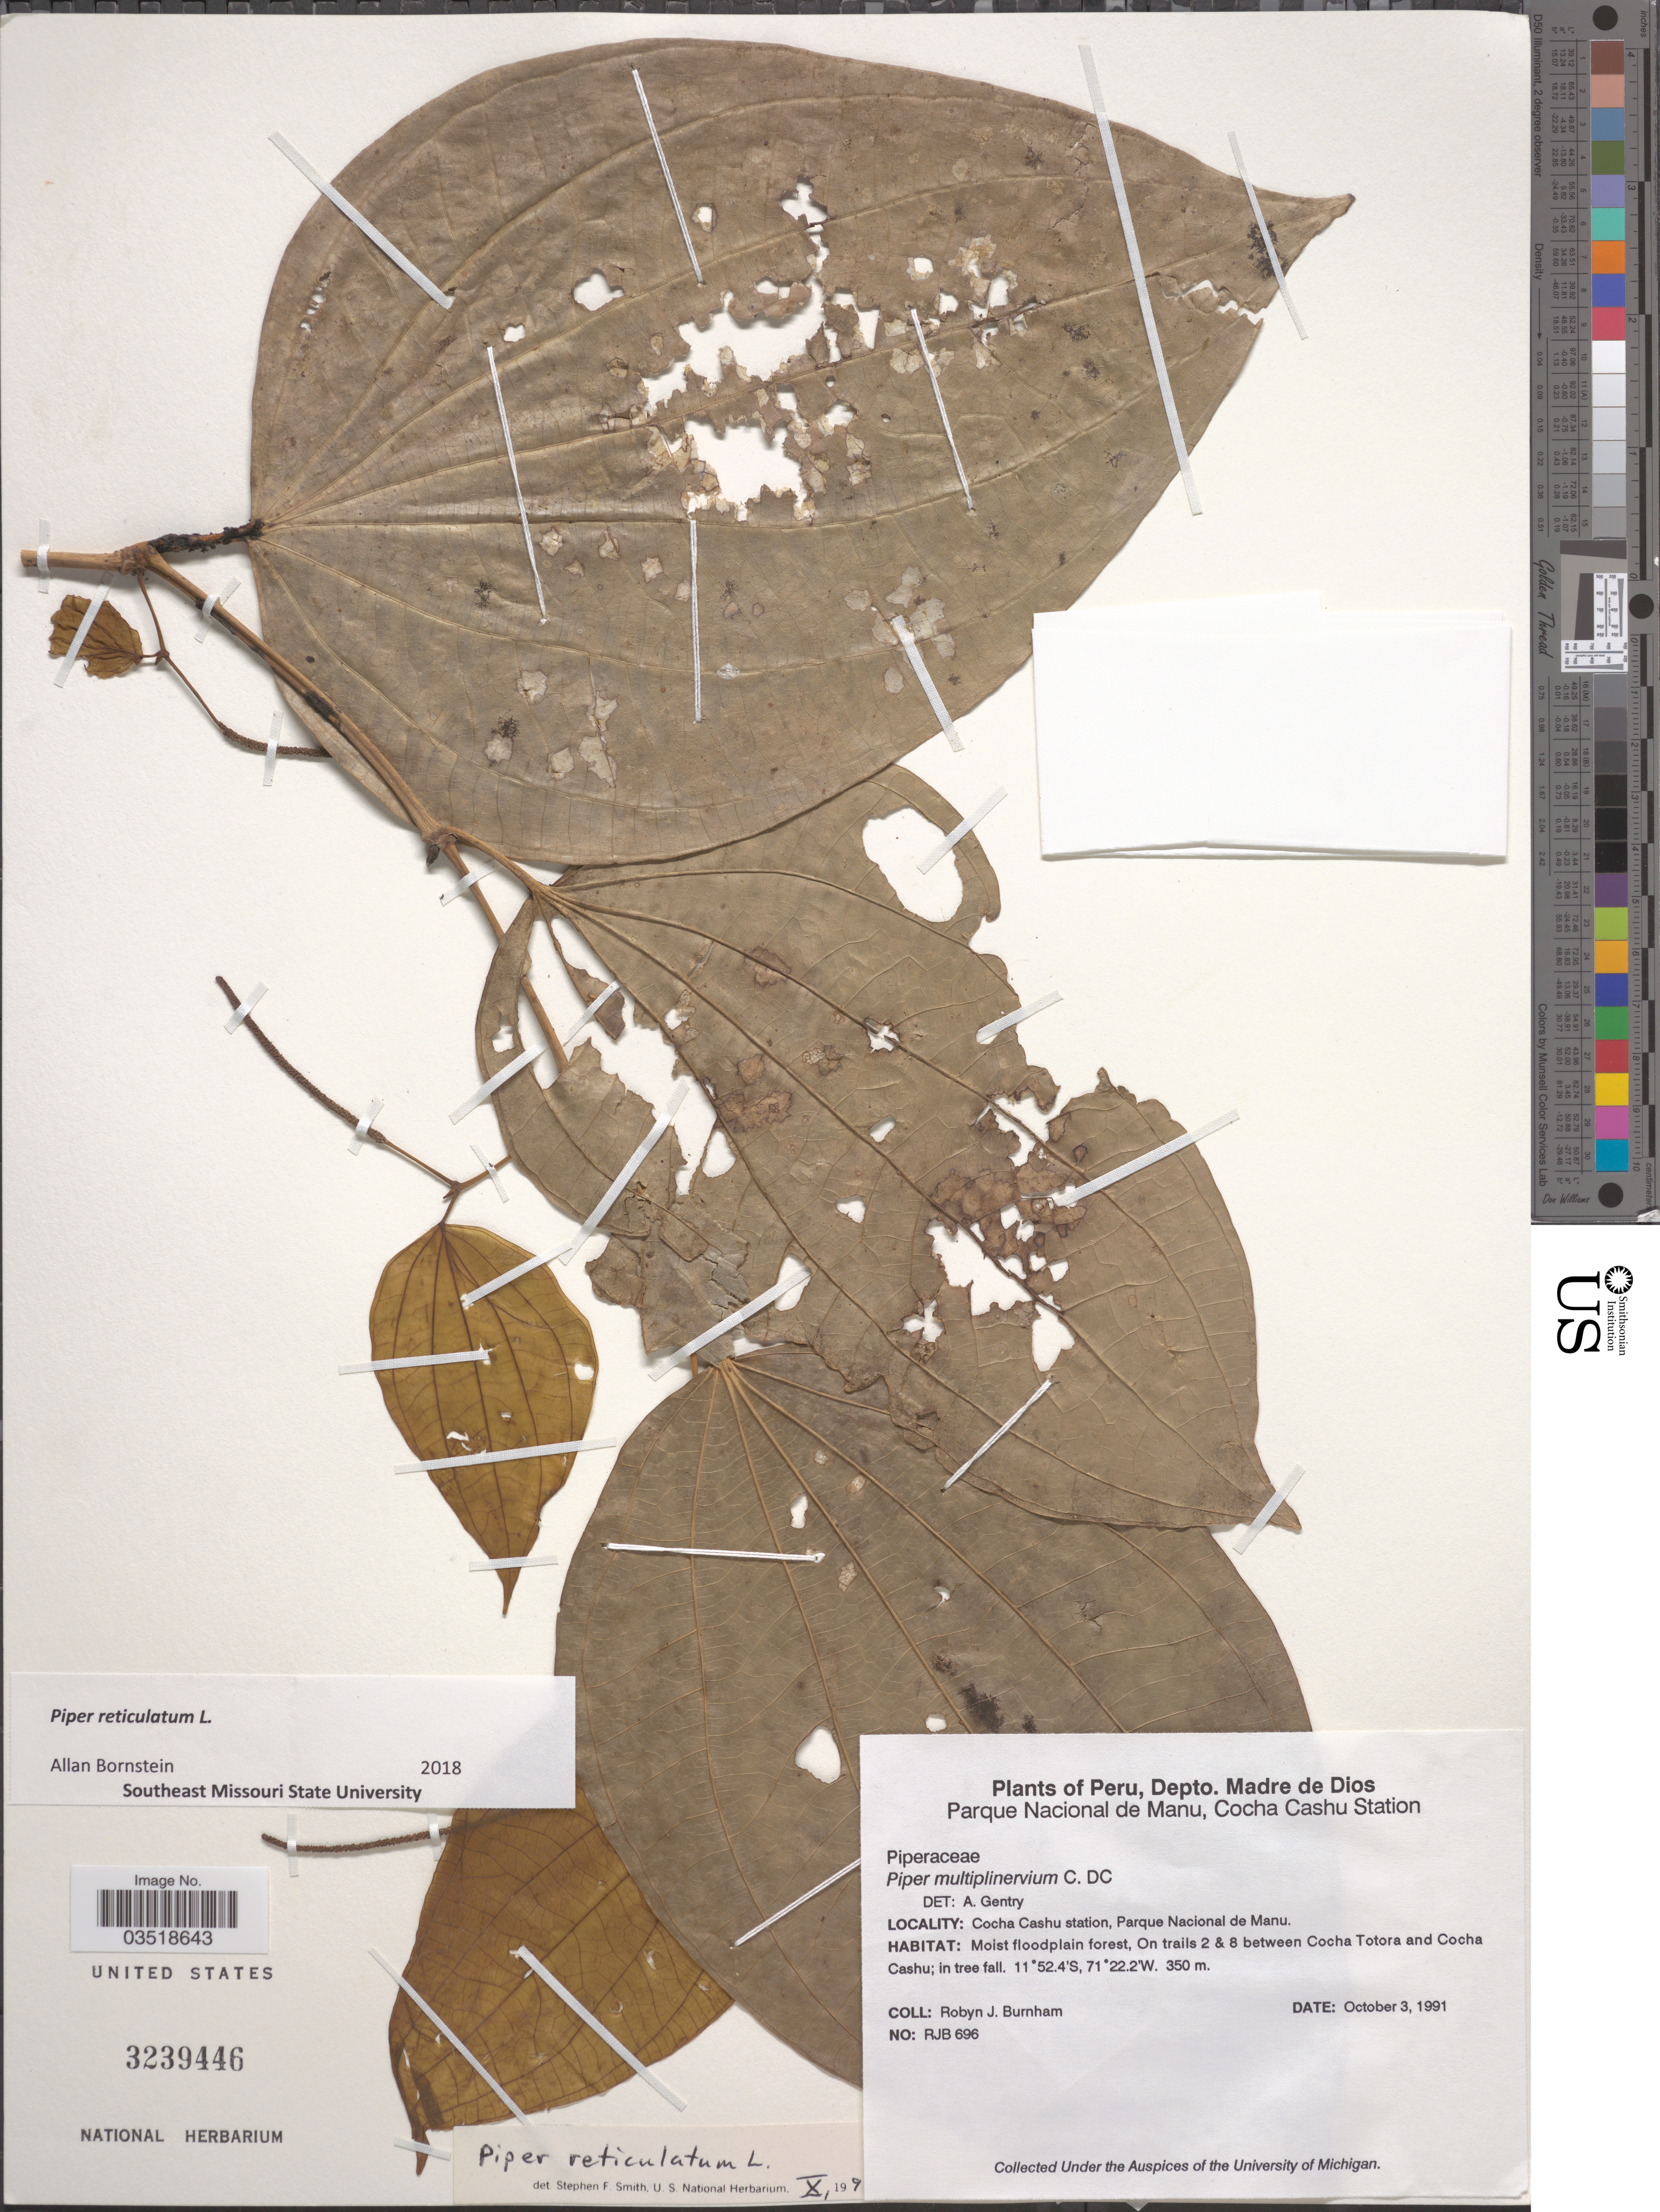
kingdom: Plantae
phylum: Tracheophyta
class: Magnoliopsida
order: Piperales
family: Piperaceae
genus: Piper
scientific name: Piper reticulatum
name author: L.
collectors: R. J. Burnham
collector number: RJB696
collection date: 1991-10-03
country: Peru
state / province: Madre de Dios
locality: Depto. Madre de Dios. Parque Nacional de Manu, Cocha Cashu Station. On trails 2 & 8 between Cocha Totora and Cocha Cashu.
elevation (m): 350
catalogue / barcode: US 3239446